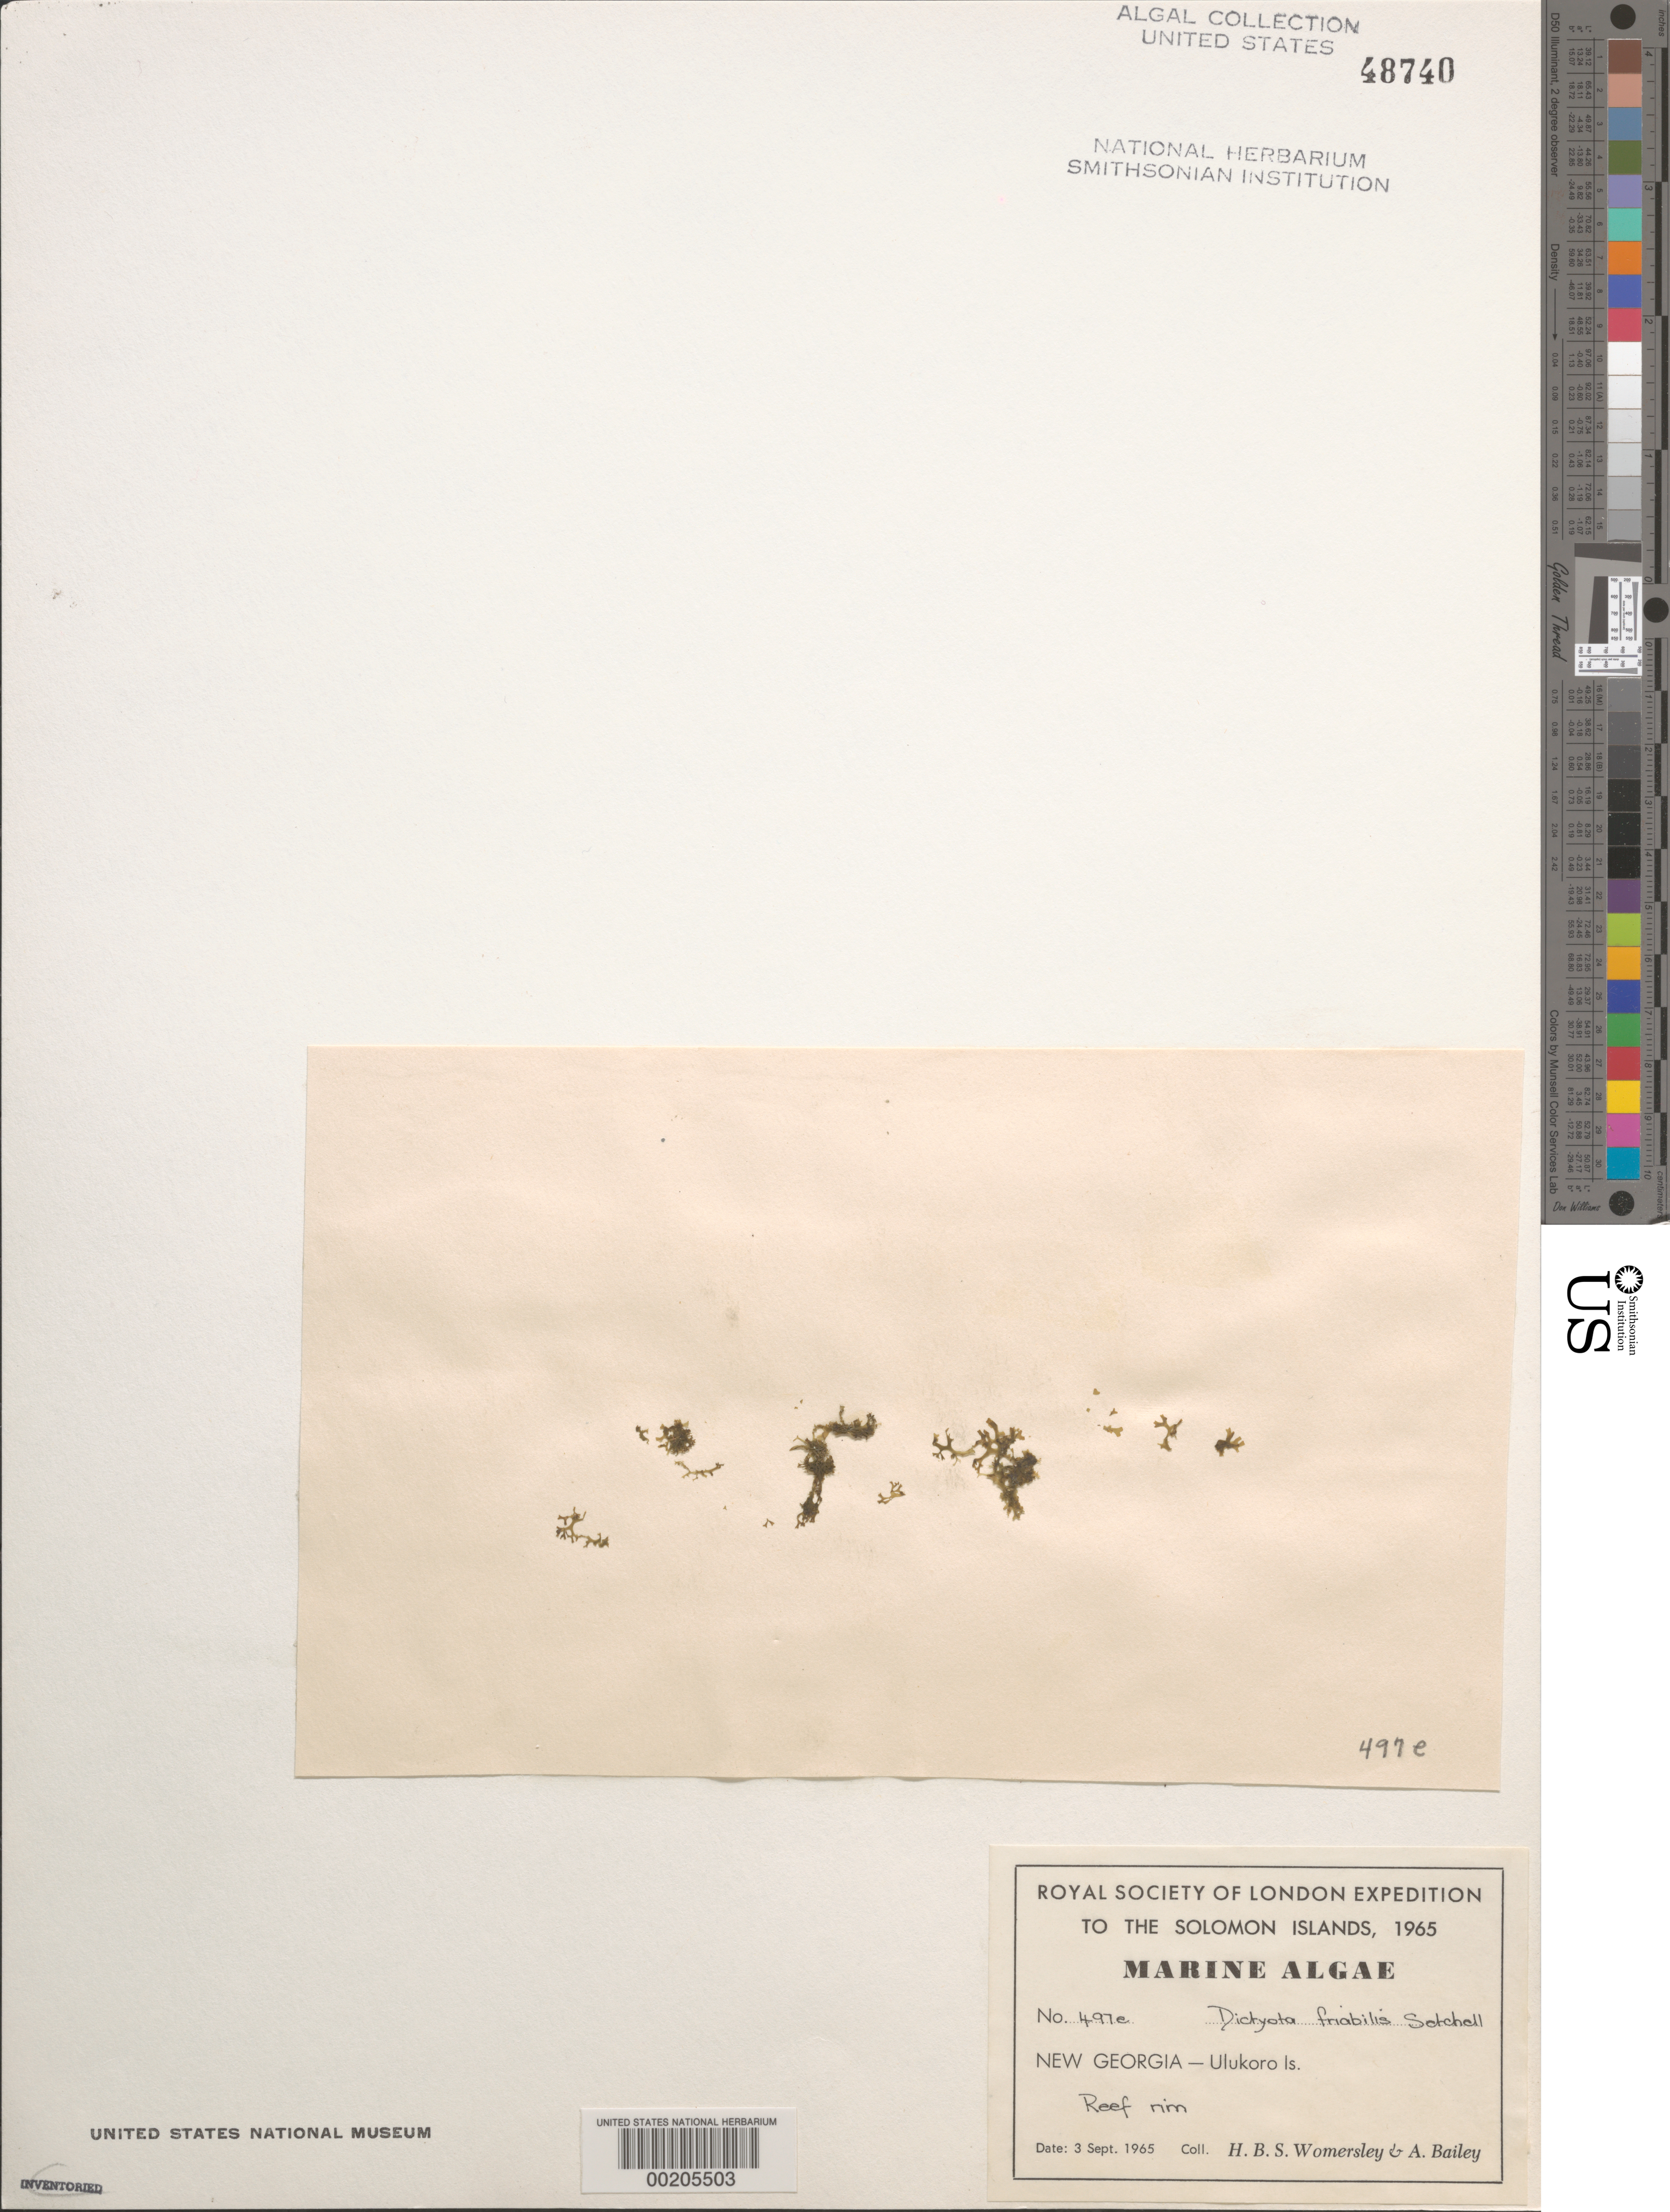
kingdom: Chromista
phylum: Ochrophyta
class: Phaeophyceae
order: Dictyotales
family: Dictyotaceae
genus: Dictyota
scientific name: Dictyota friabilis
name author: Setch.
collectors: H. B. S. Womersley & A. Bailey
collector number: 497e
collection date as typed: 03 Sep 1965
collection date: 1965-09-03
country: Solomon Islands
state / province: Western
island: Ulukoro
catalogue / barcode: US 48740